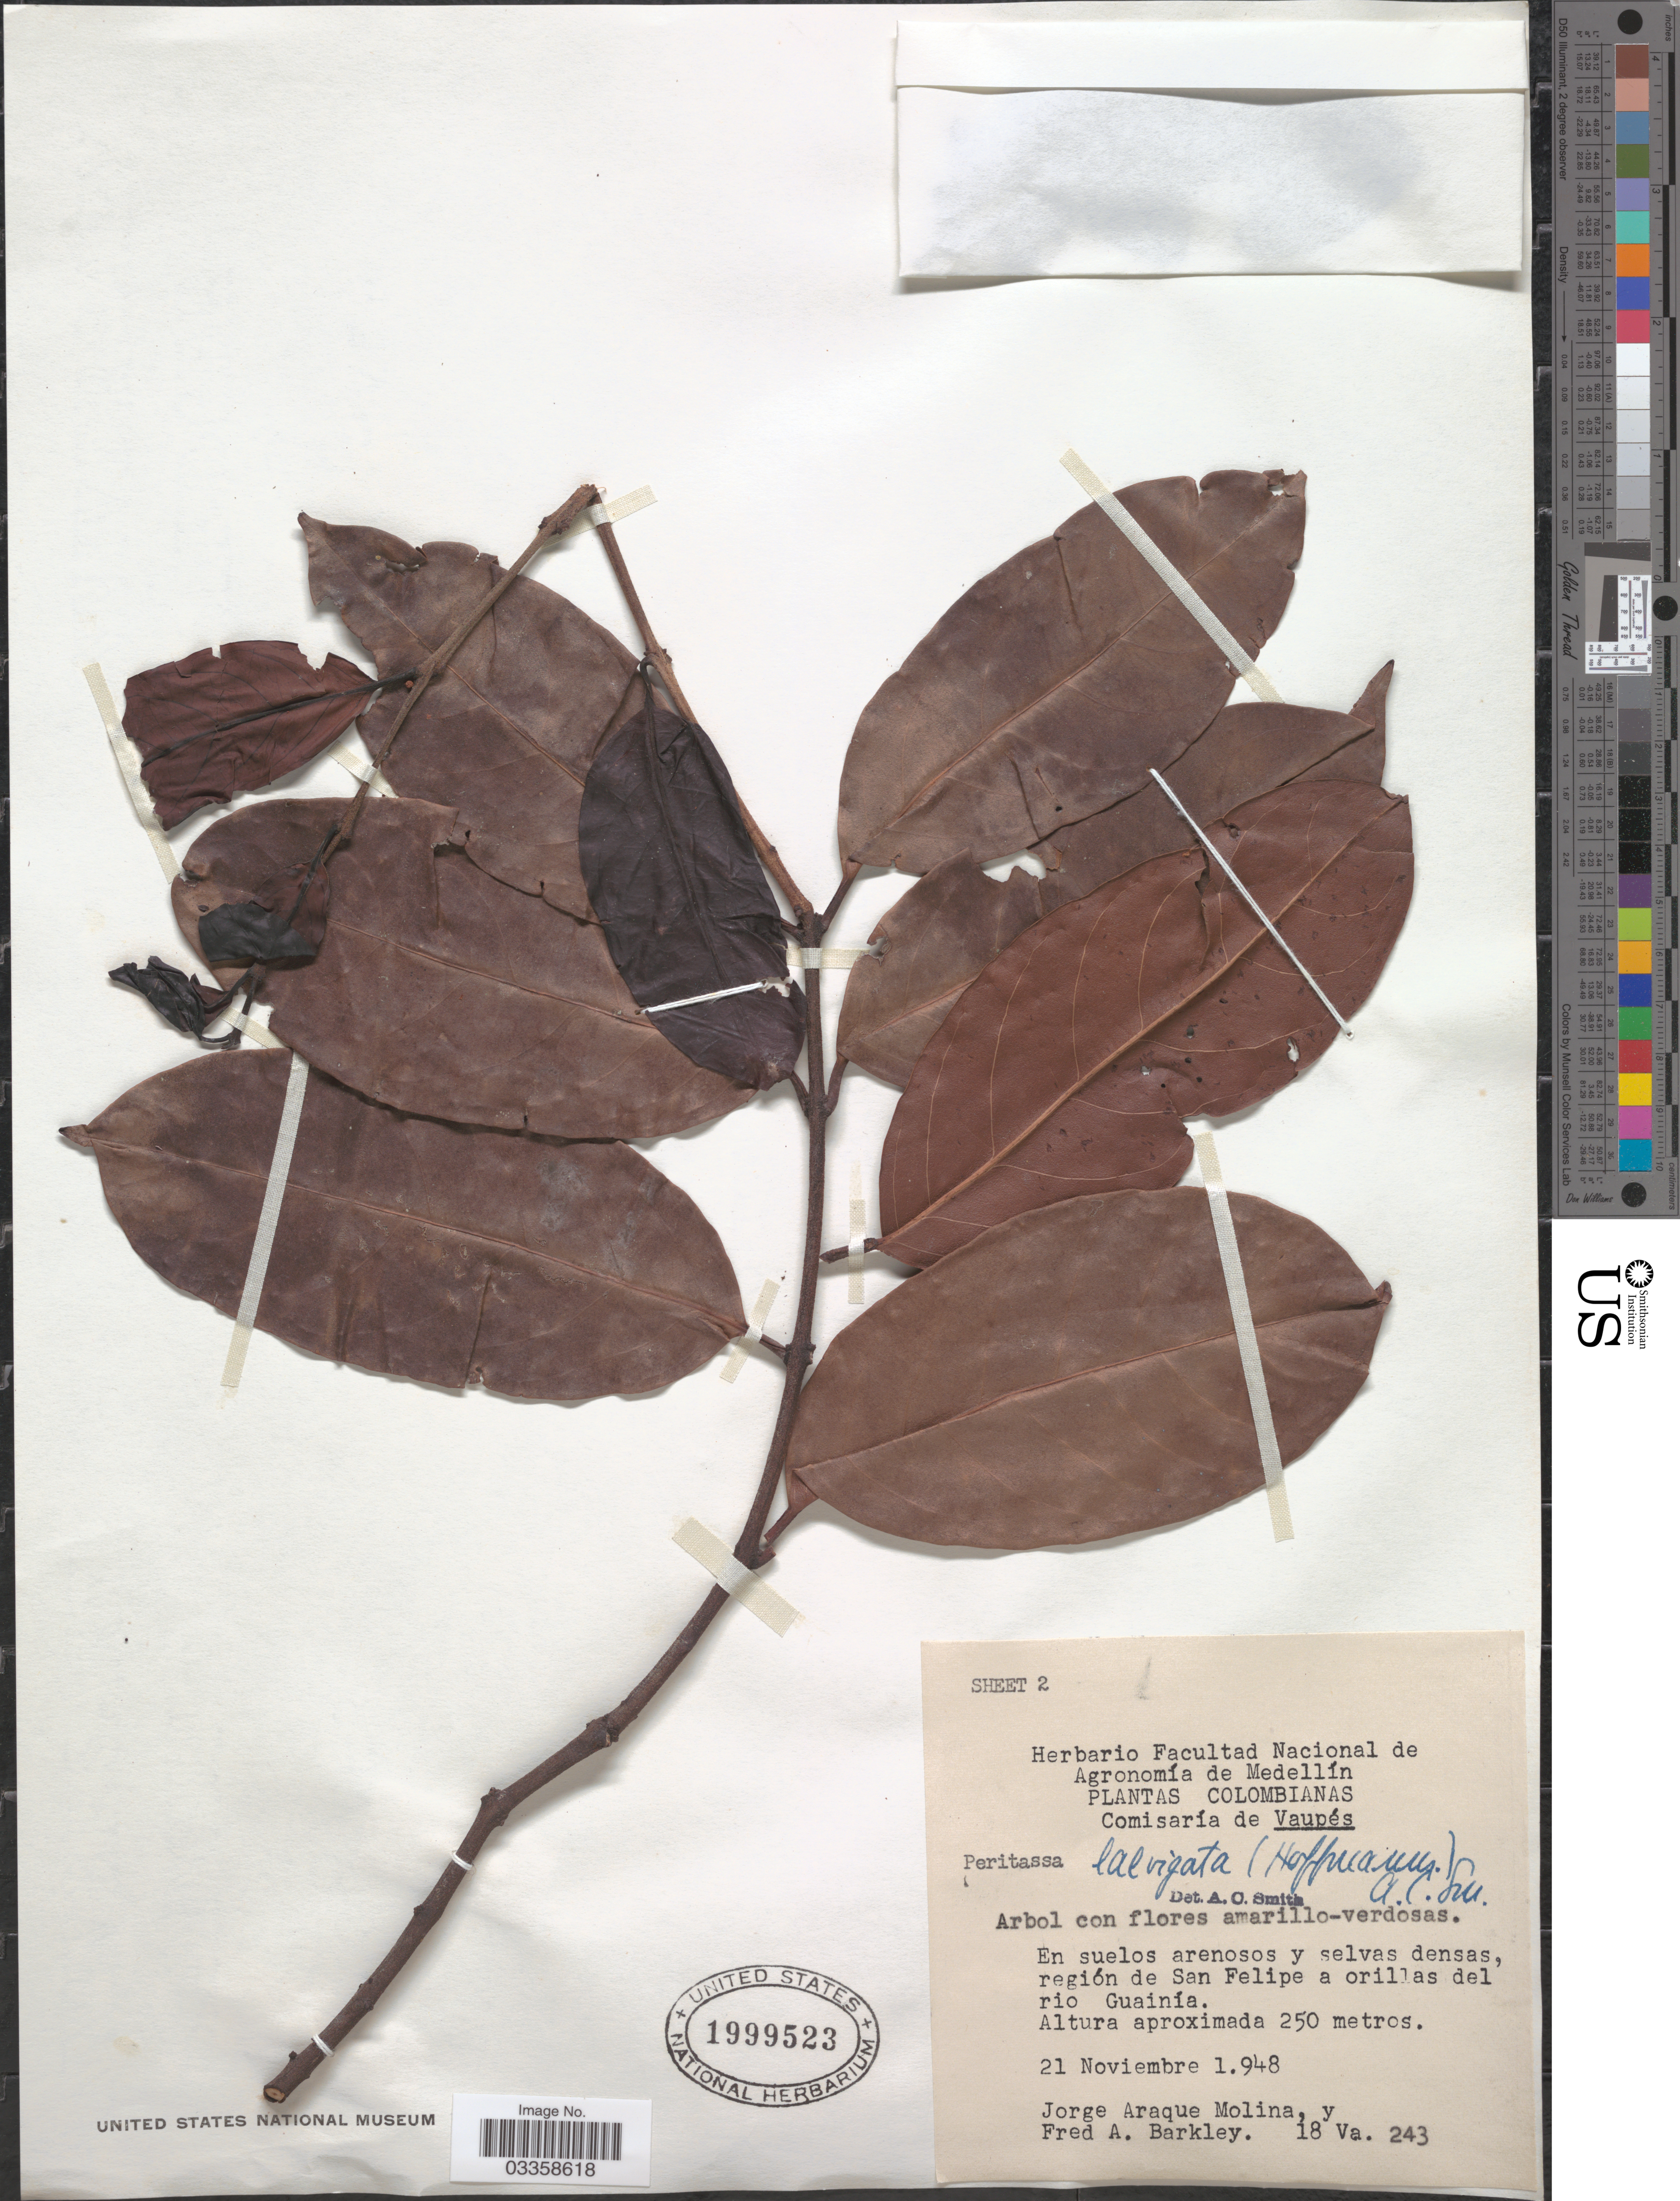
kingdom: Plantae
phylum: Tracheophyta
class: Magnoliopsida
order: Celastrales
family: Celastraceae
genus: Peritassa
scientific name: Peritassa laevigata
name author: (Hoffmanns. ex Link) A.C. Sm.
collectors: J. Araque Molina & F. A. Barkley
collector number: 18Va.243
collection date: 1948-11-21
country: Colombia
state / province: Vaupés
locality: Comisaría de Vaupés, En suelos arenosos y selvas densas, región de San Felipe a orillas del rio Guainía.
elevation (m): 250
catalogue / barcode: US 1999523